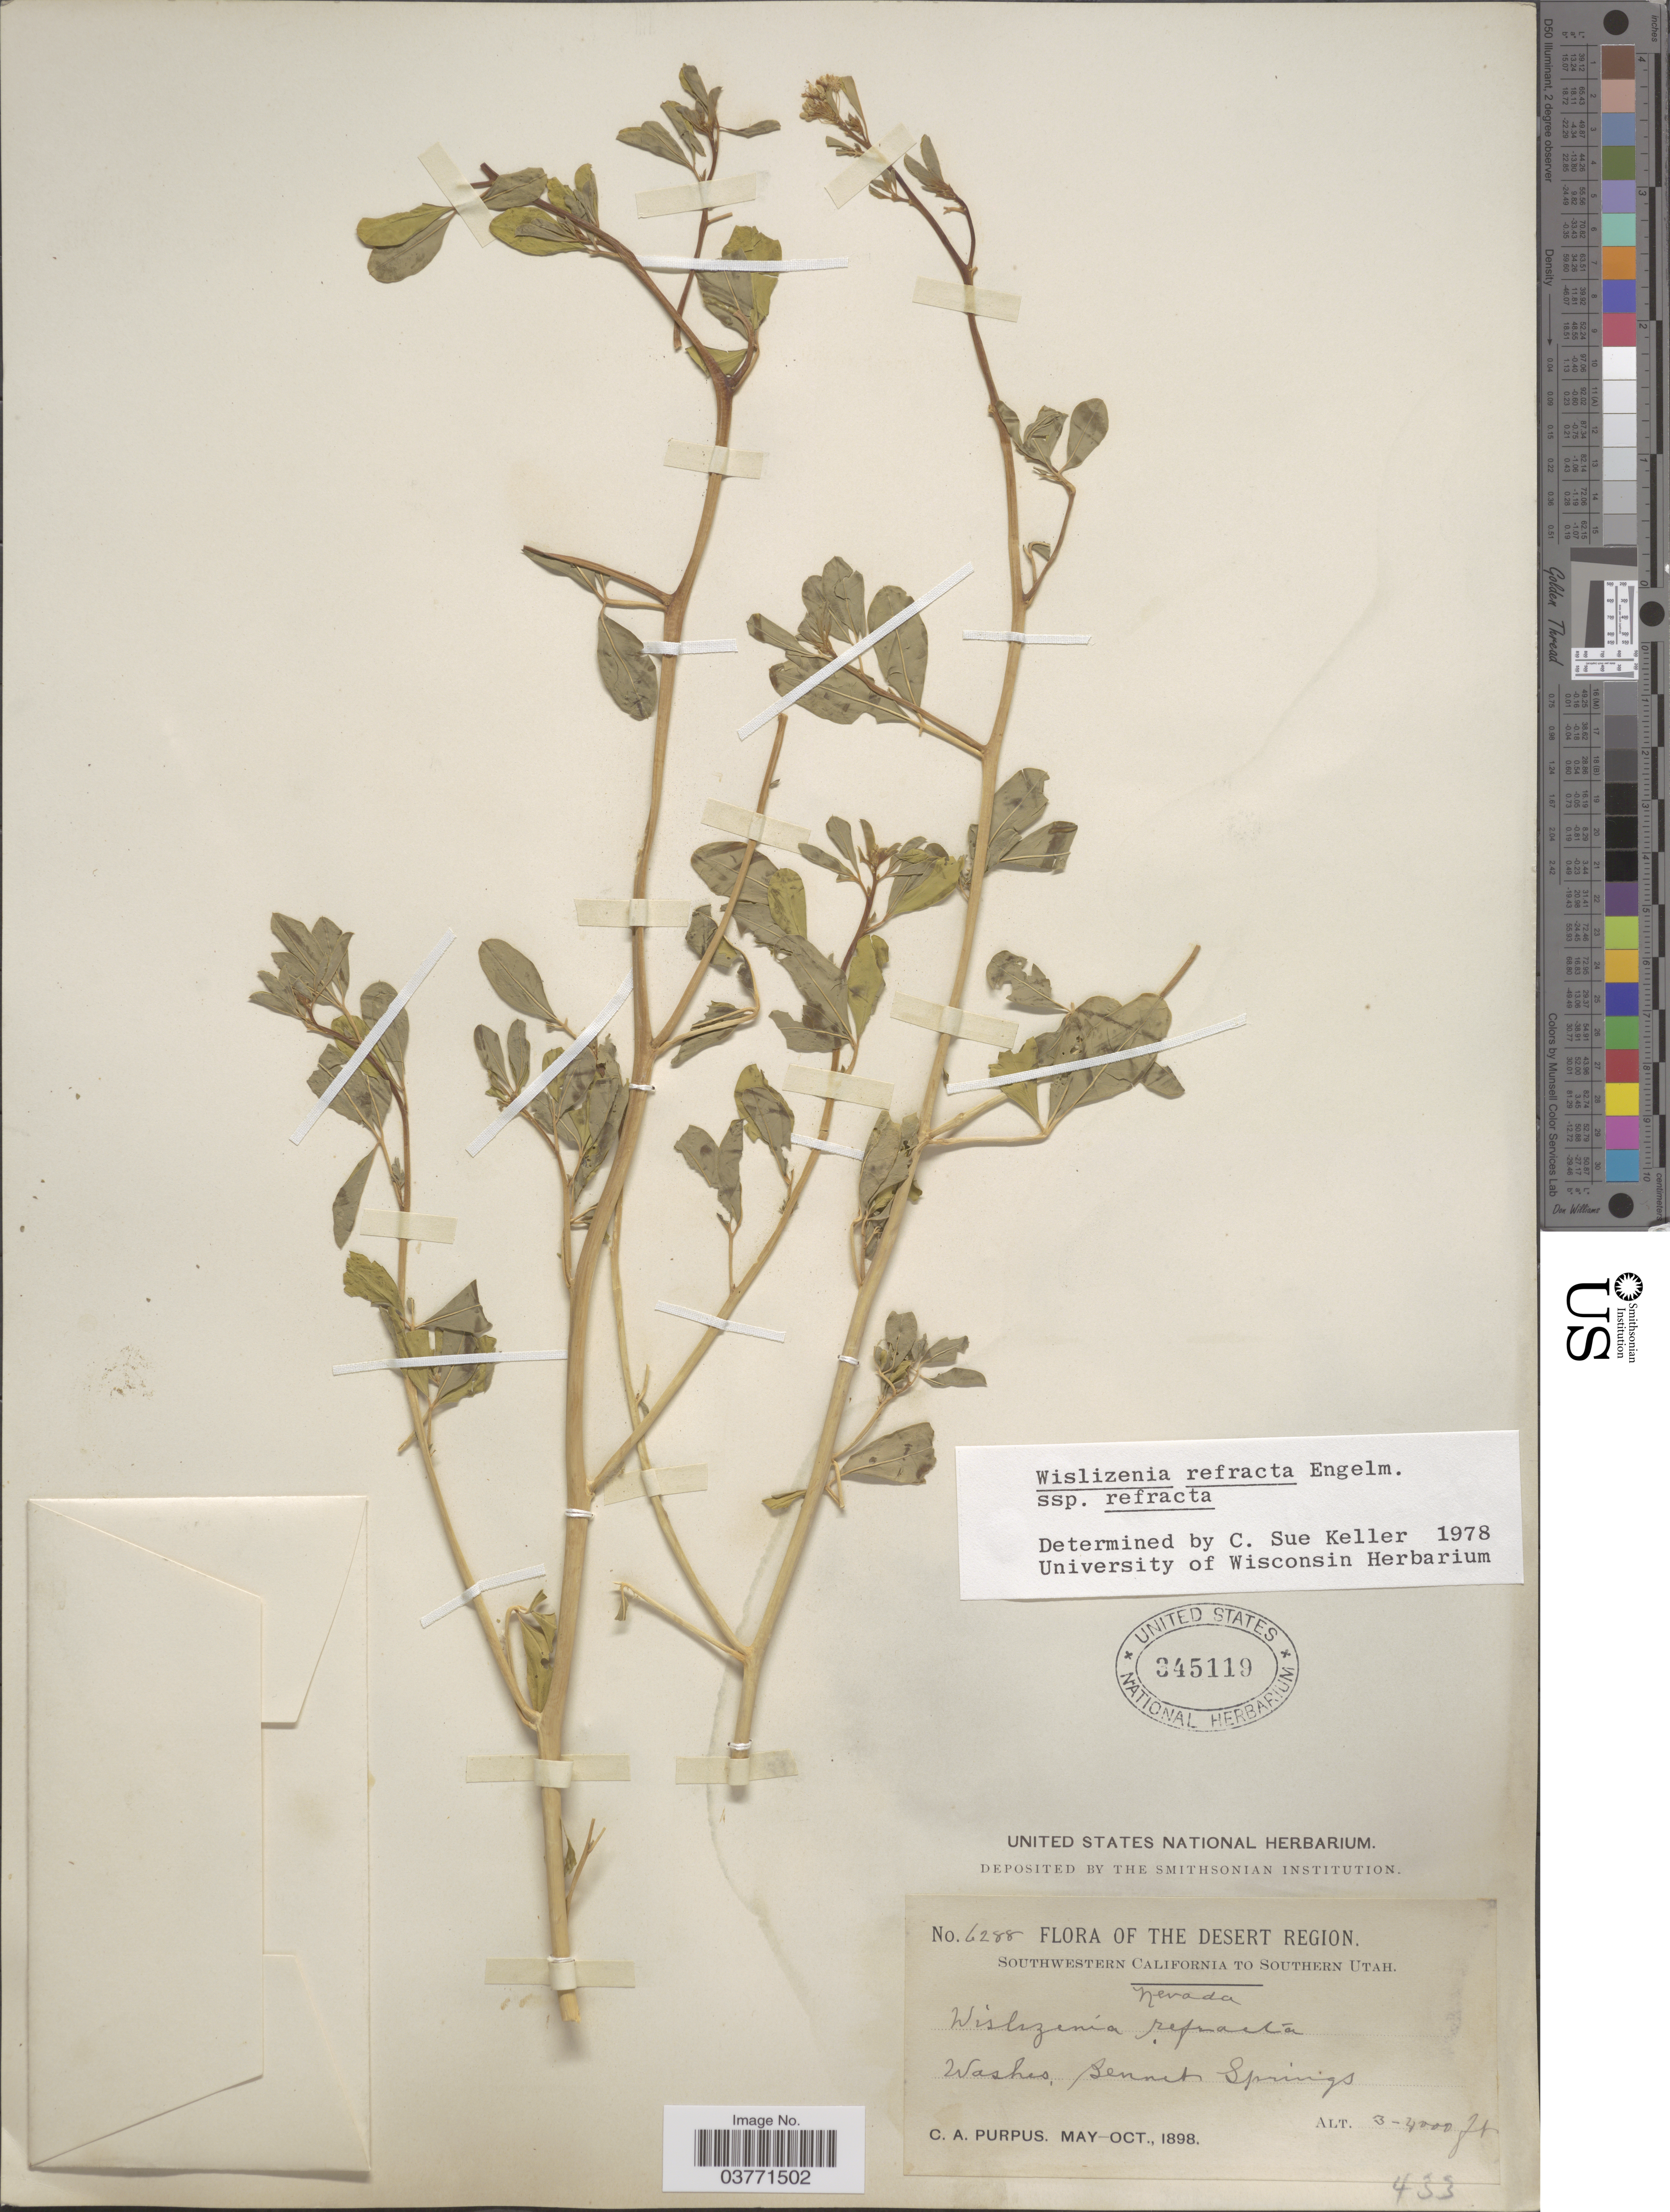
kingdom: Plantae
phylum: Tracheophyta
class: Magnoliopsida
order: Brassicales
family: Cleomaceae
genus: Cleomella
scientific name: Cleomella refracta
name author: (Engelm.) J.C. Hall & Roalson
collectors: C. A. Purpus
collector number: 6288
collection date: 1898-05/1898-10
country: United States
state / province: Nevada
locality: Southwestern California to Southern Utah. Washes, Bennet Springs.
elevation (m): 914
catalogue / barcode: US 345119